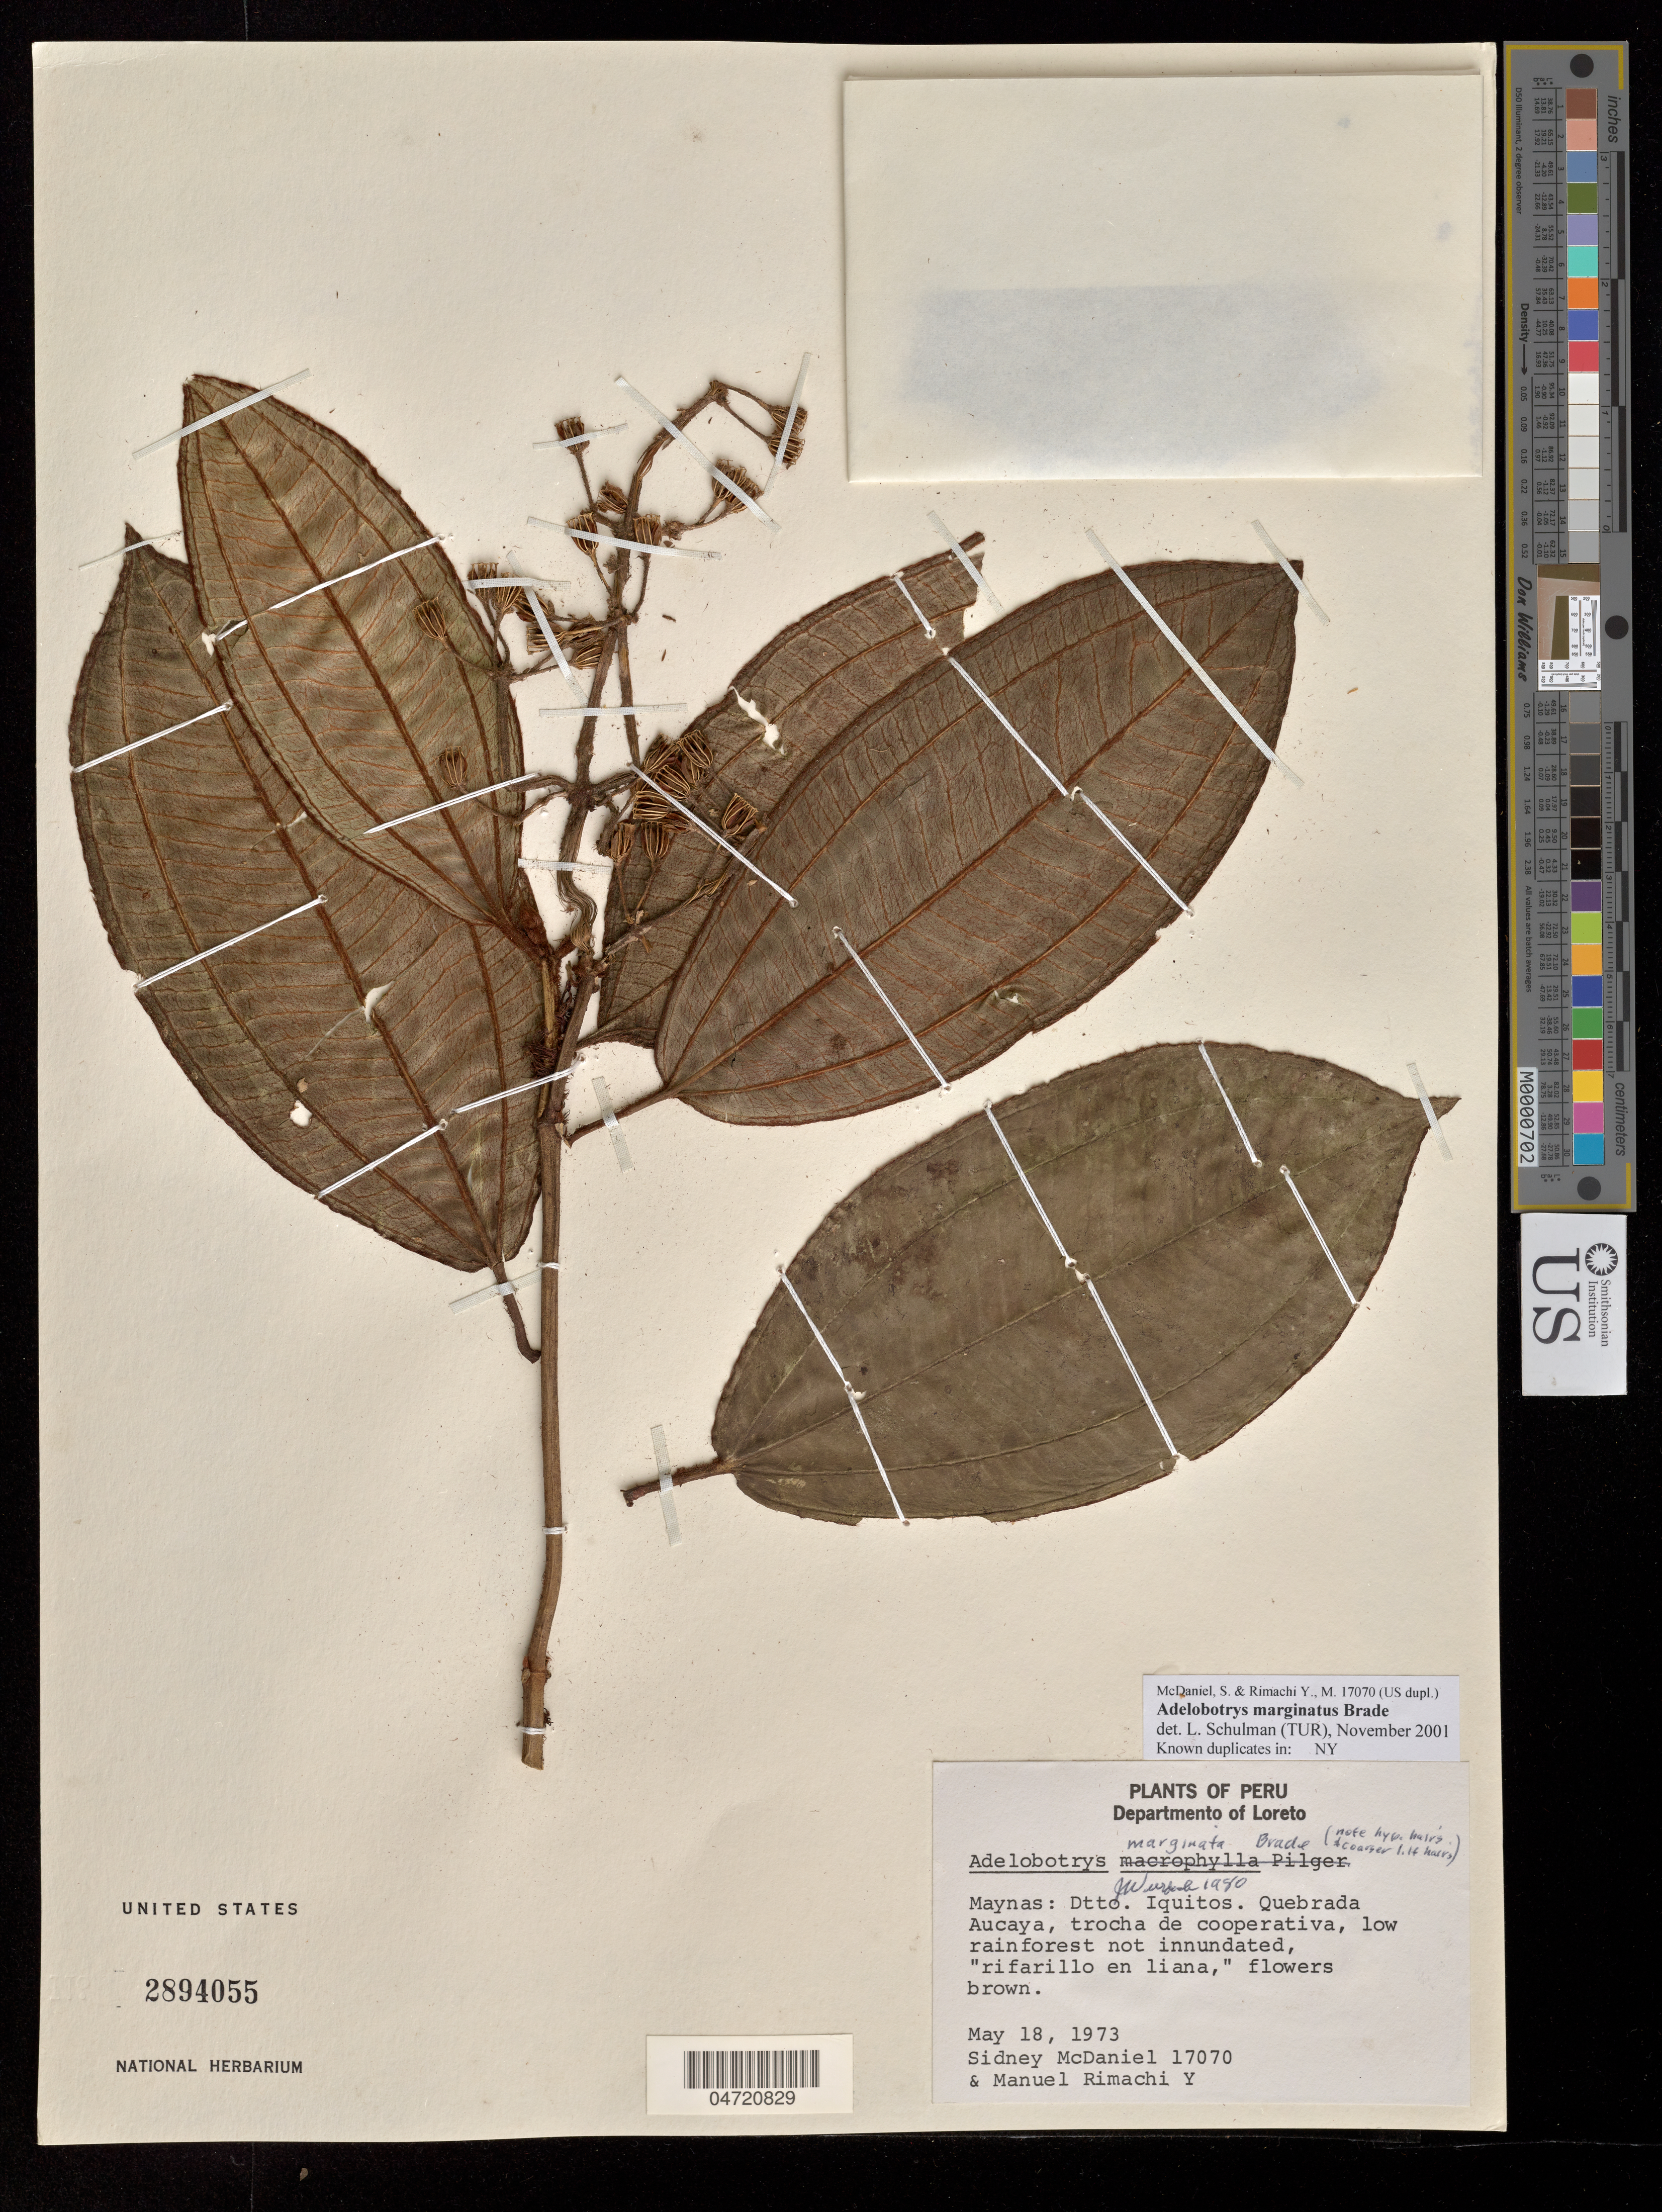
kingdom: Plantae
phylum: Tracheophyta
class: Magnoliopsida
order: Myrtales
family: Melastomataceae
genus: Adelobotrys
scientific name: Adelobotrys marginatus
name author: Brade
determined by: Schulman, Leif, (TUR), University of Turku (FINLAND)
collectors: S. McDaniel & M. Rimachi Y.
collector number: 17070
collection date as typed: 18 May 1973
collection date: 1973-05-18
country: Peru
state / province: Loreto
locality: Maynas: Dtto. Iquitos, Quebrada Aucaya, trocha de cooperativa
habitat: Low rainforest not inundated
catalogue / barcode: US 2894055